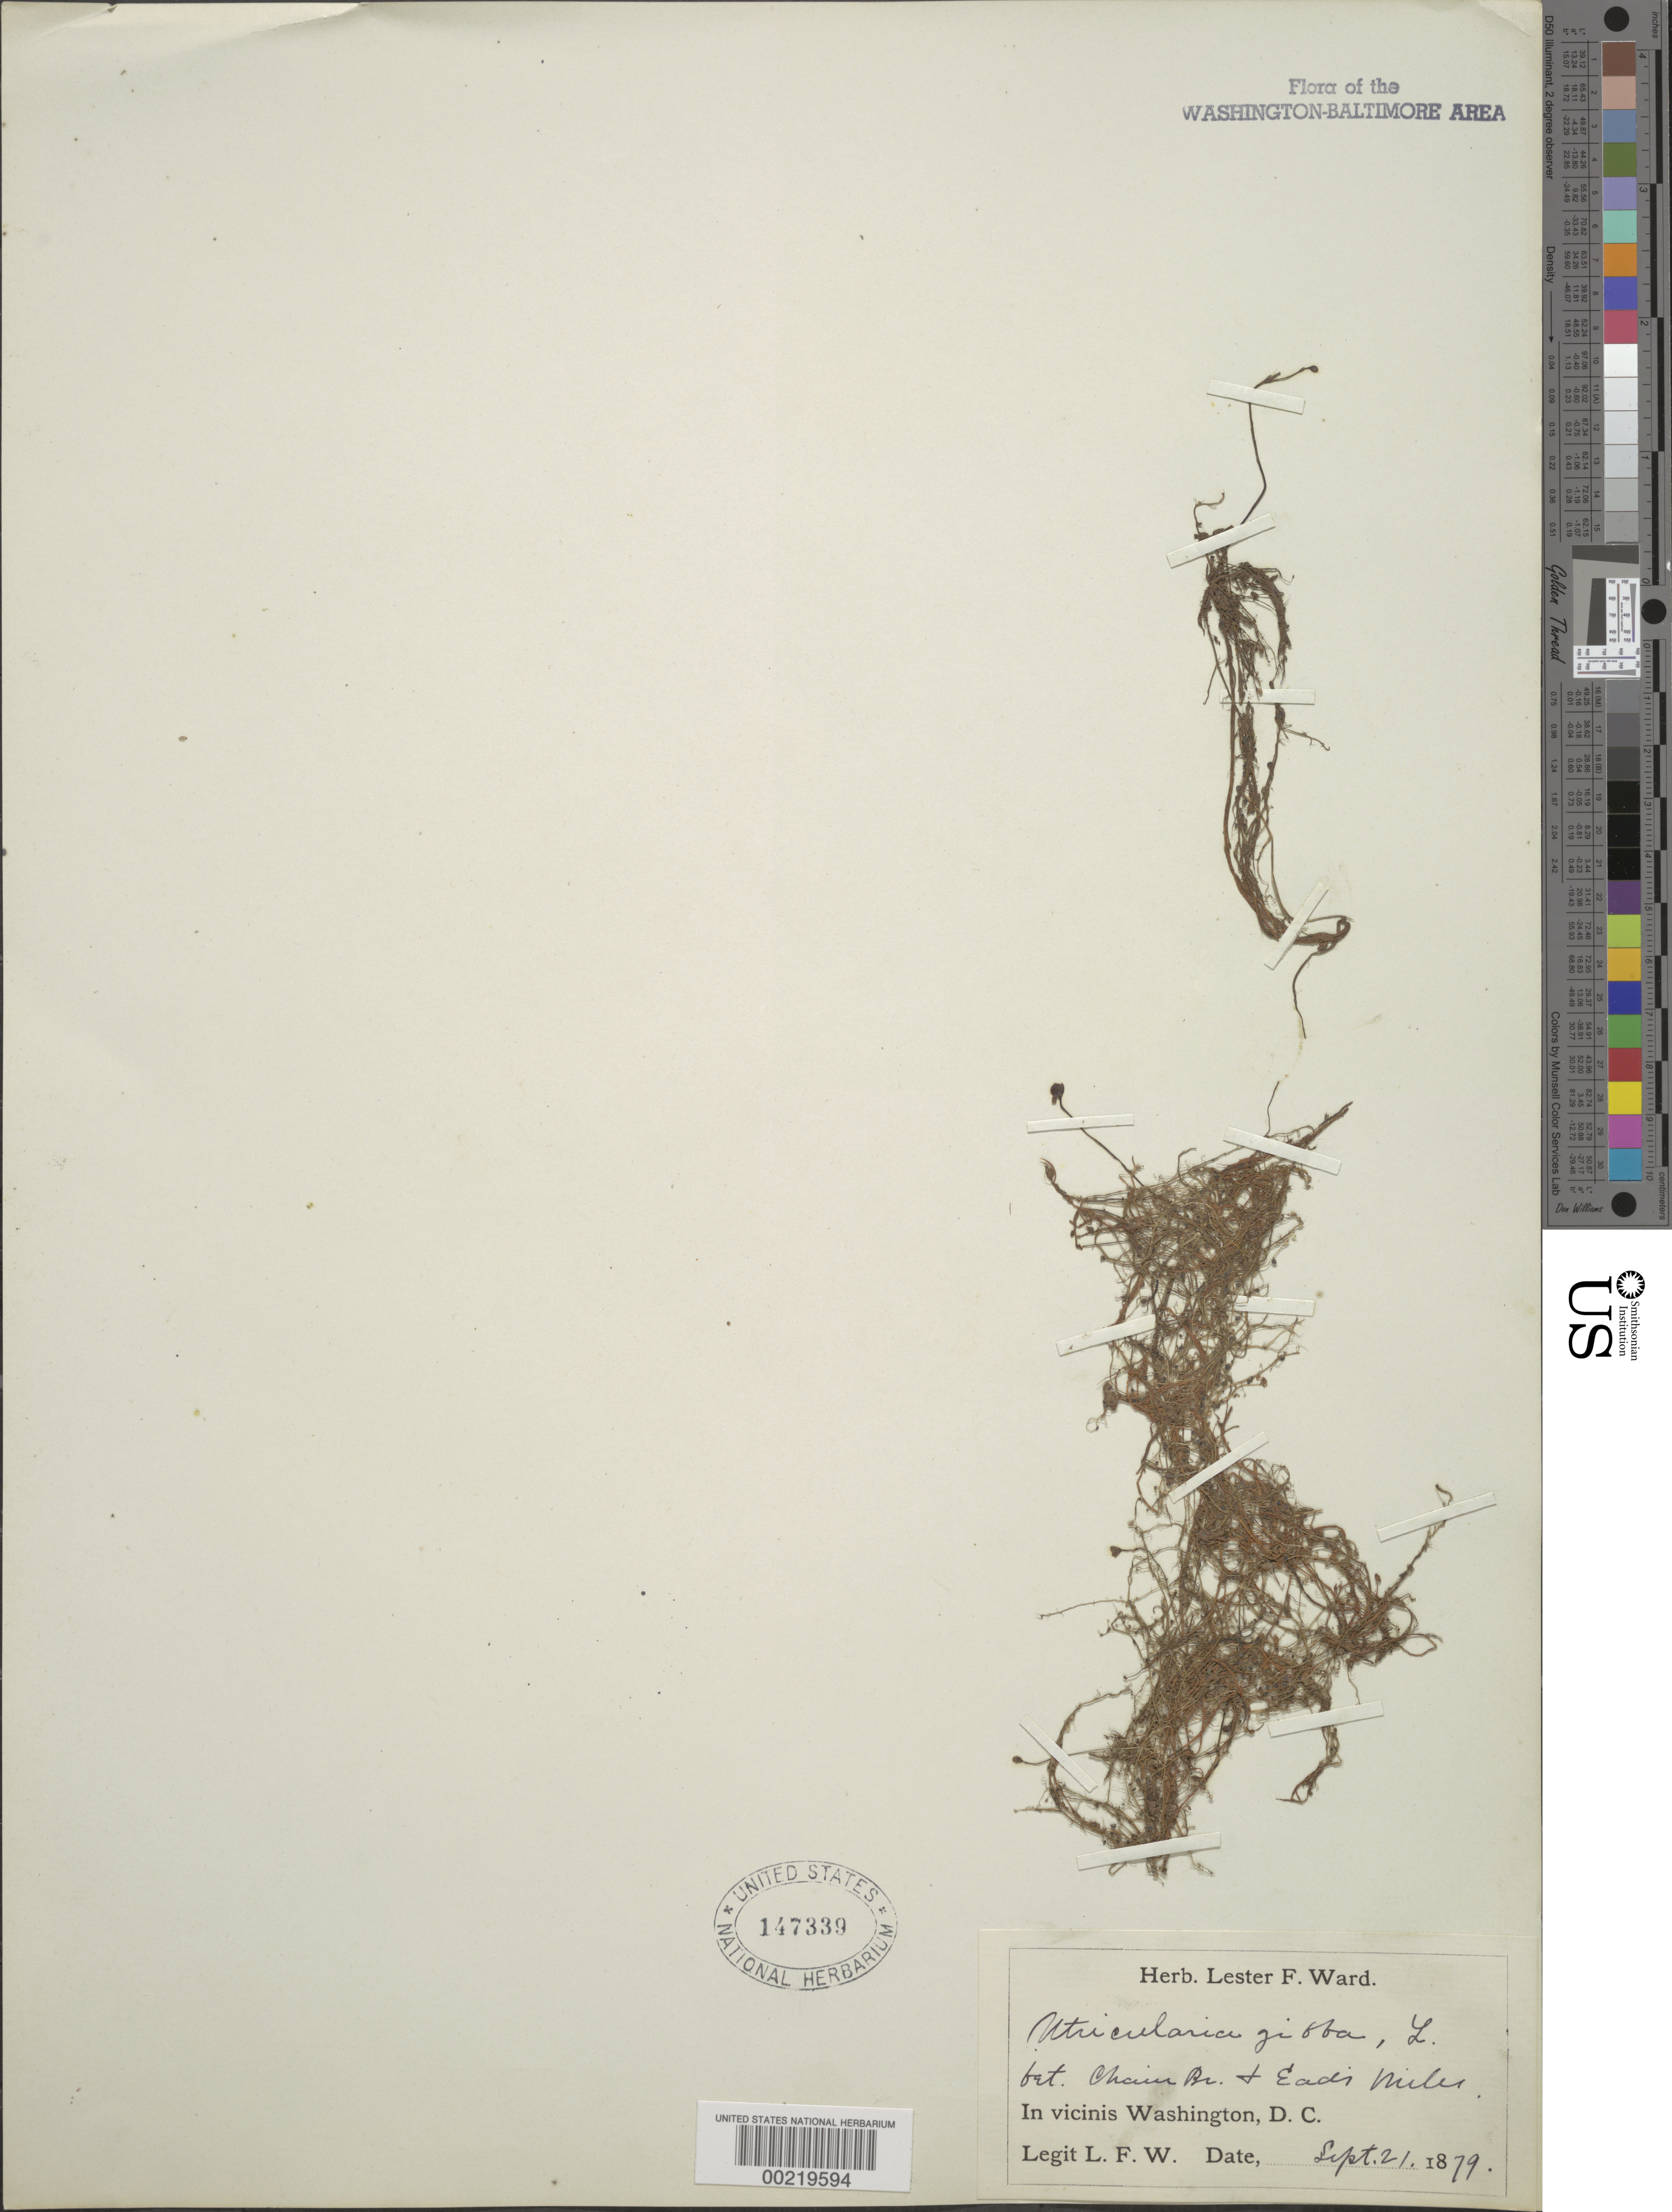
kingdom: Plantae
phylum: Tracheophyta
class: Magnoliopsida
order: Lamiales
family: Lentibulariaceae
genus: Utricularia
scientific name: Utricularia gibba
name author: L.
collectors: L. F. Ward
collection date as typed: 21 Sep 1897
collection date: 1897-09-21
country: United States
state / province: Maryland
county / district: Montgomery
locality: Between Chain Bridge and Ead's Mill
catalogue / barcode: US 147339